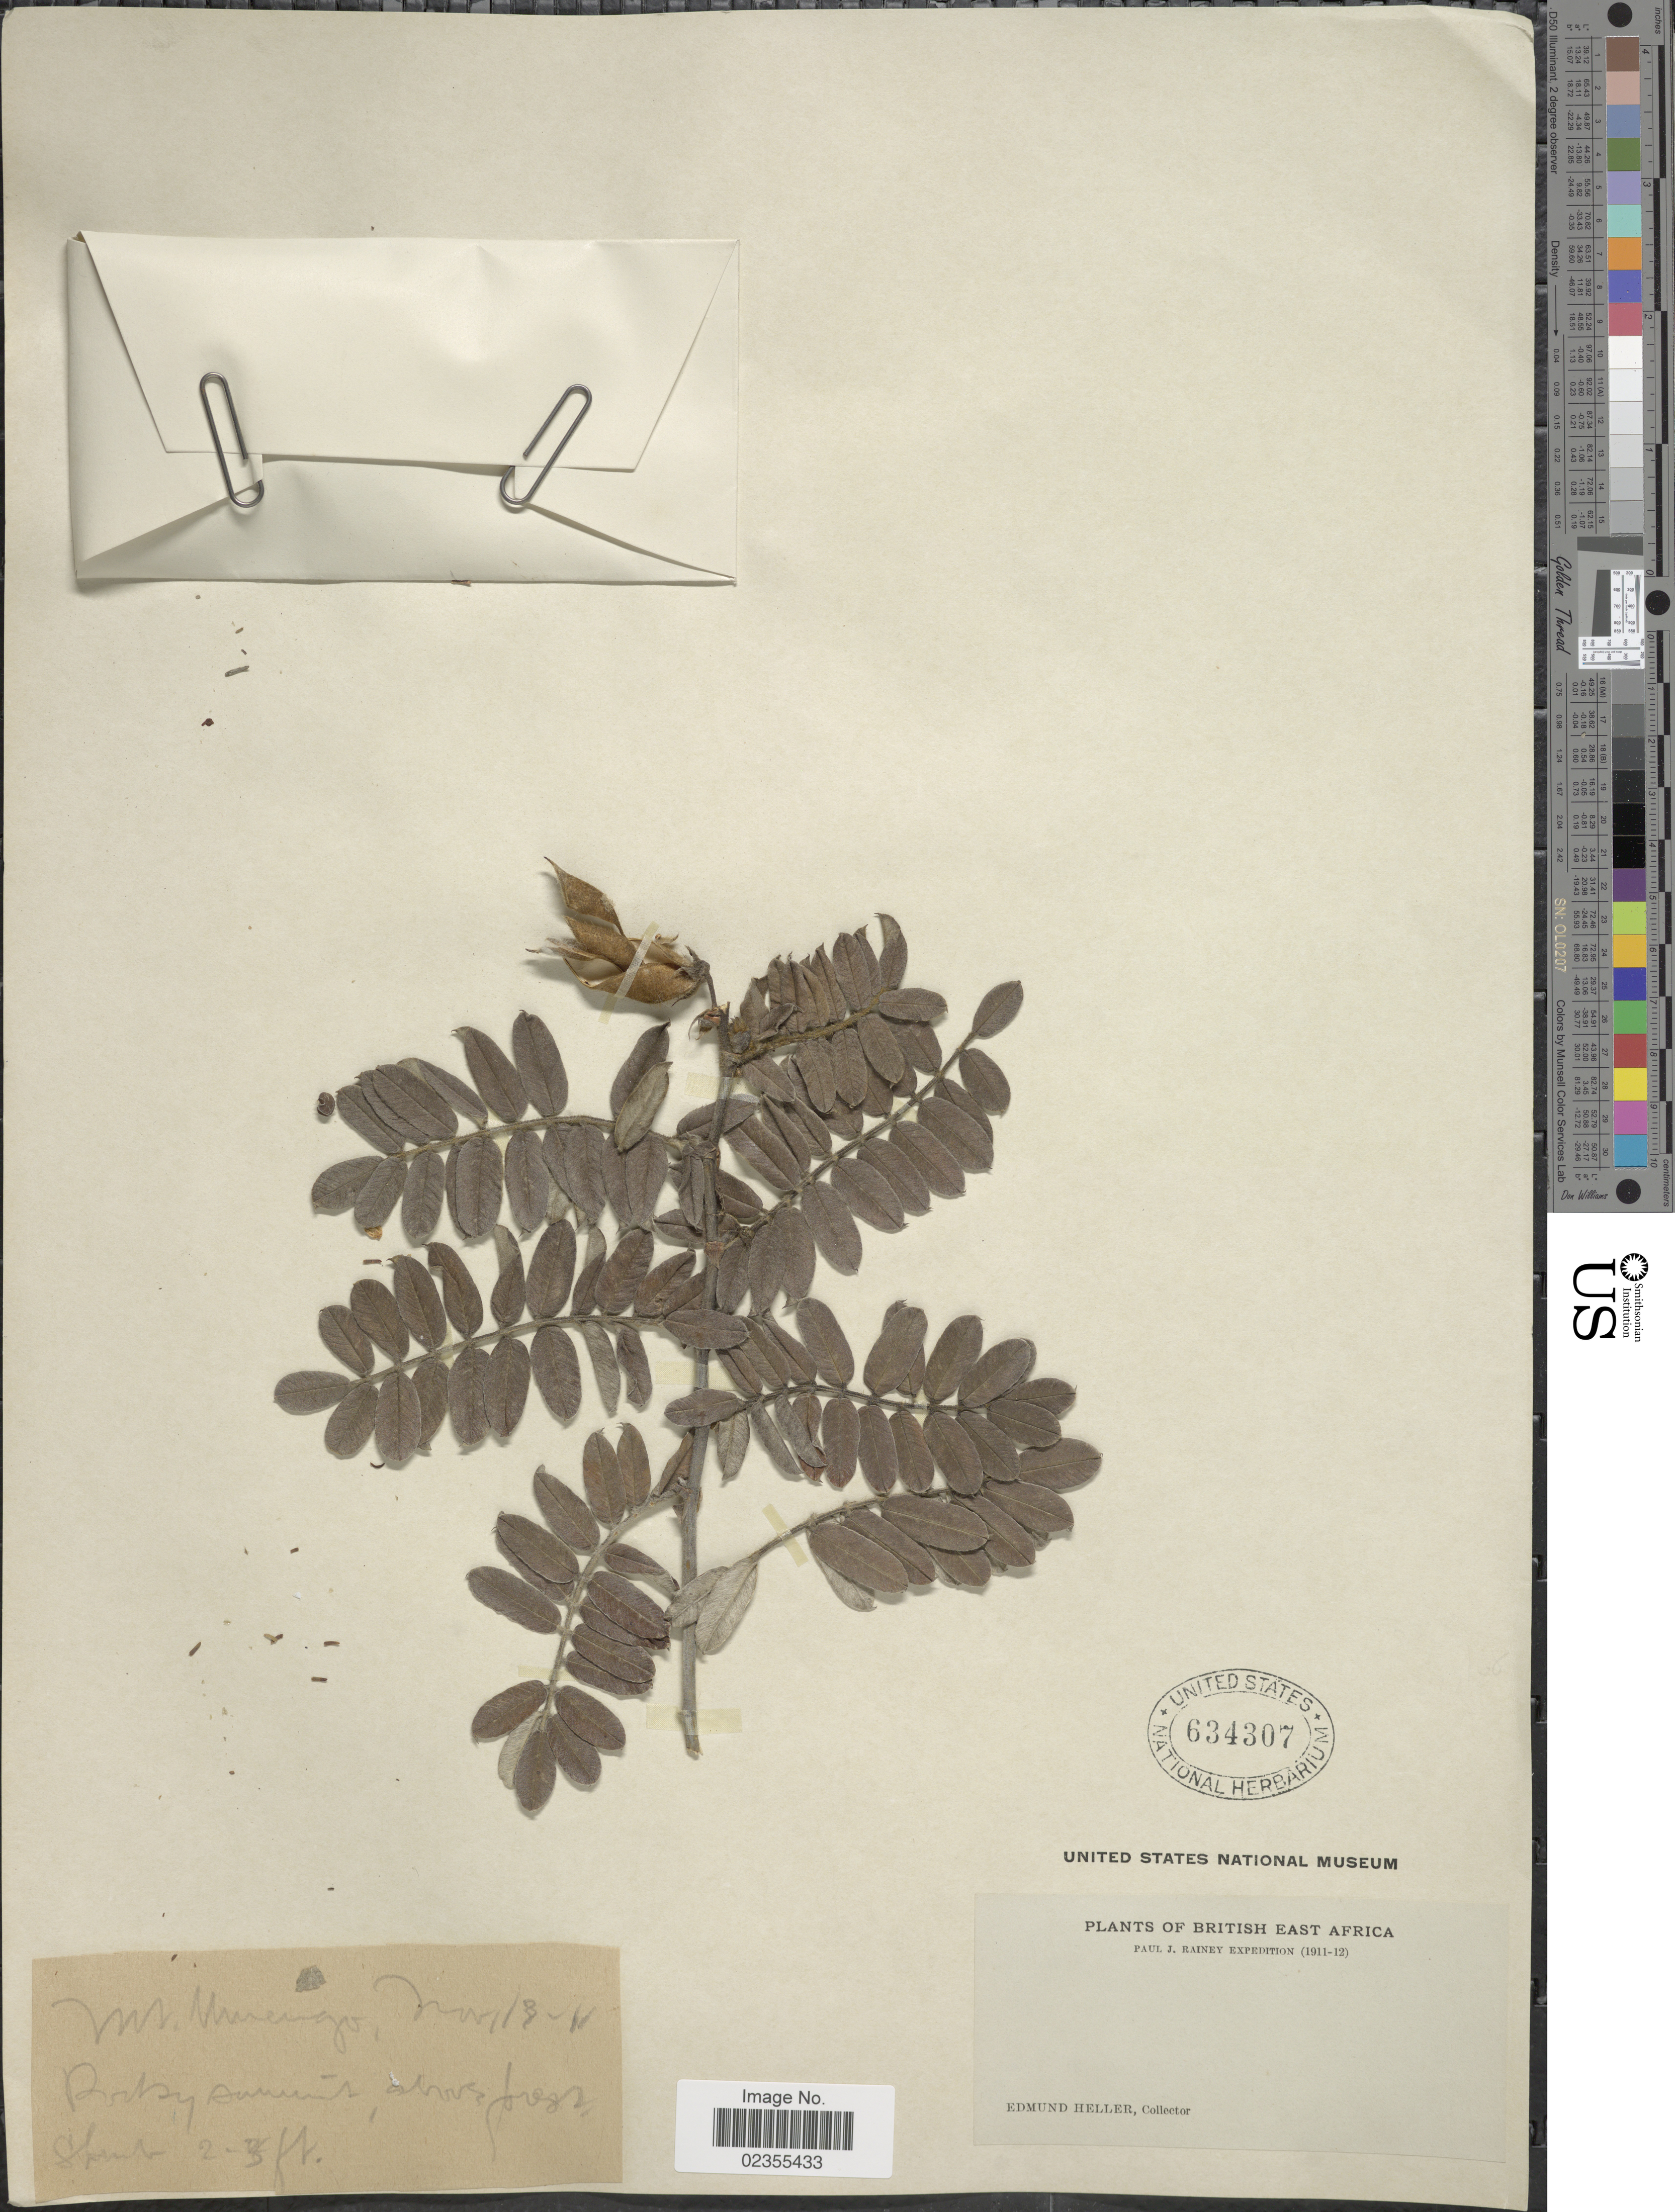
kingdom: Plantae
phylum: Tracheophyta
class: Magnoliopsida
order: Fabales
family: Fabaceae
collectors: E. Heller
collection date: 1911-11-03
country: Kenya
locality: Rocky summit, above forest, British East Africa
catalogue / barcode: US 634307